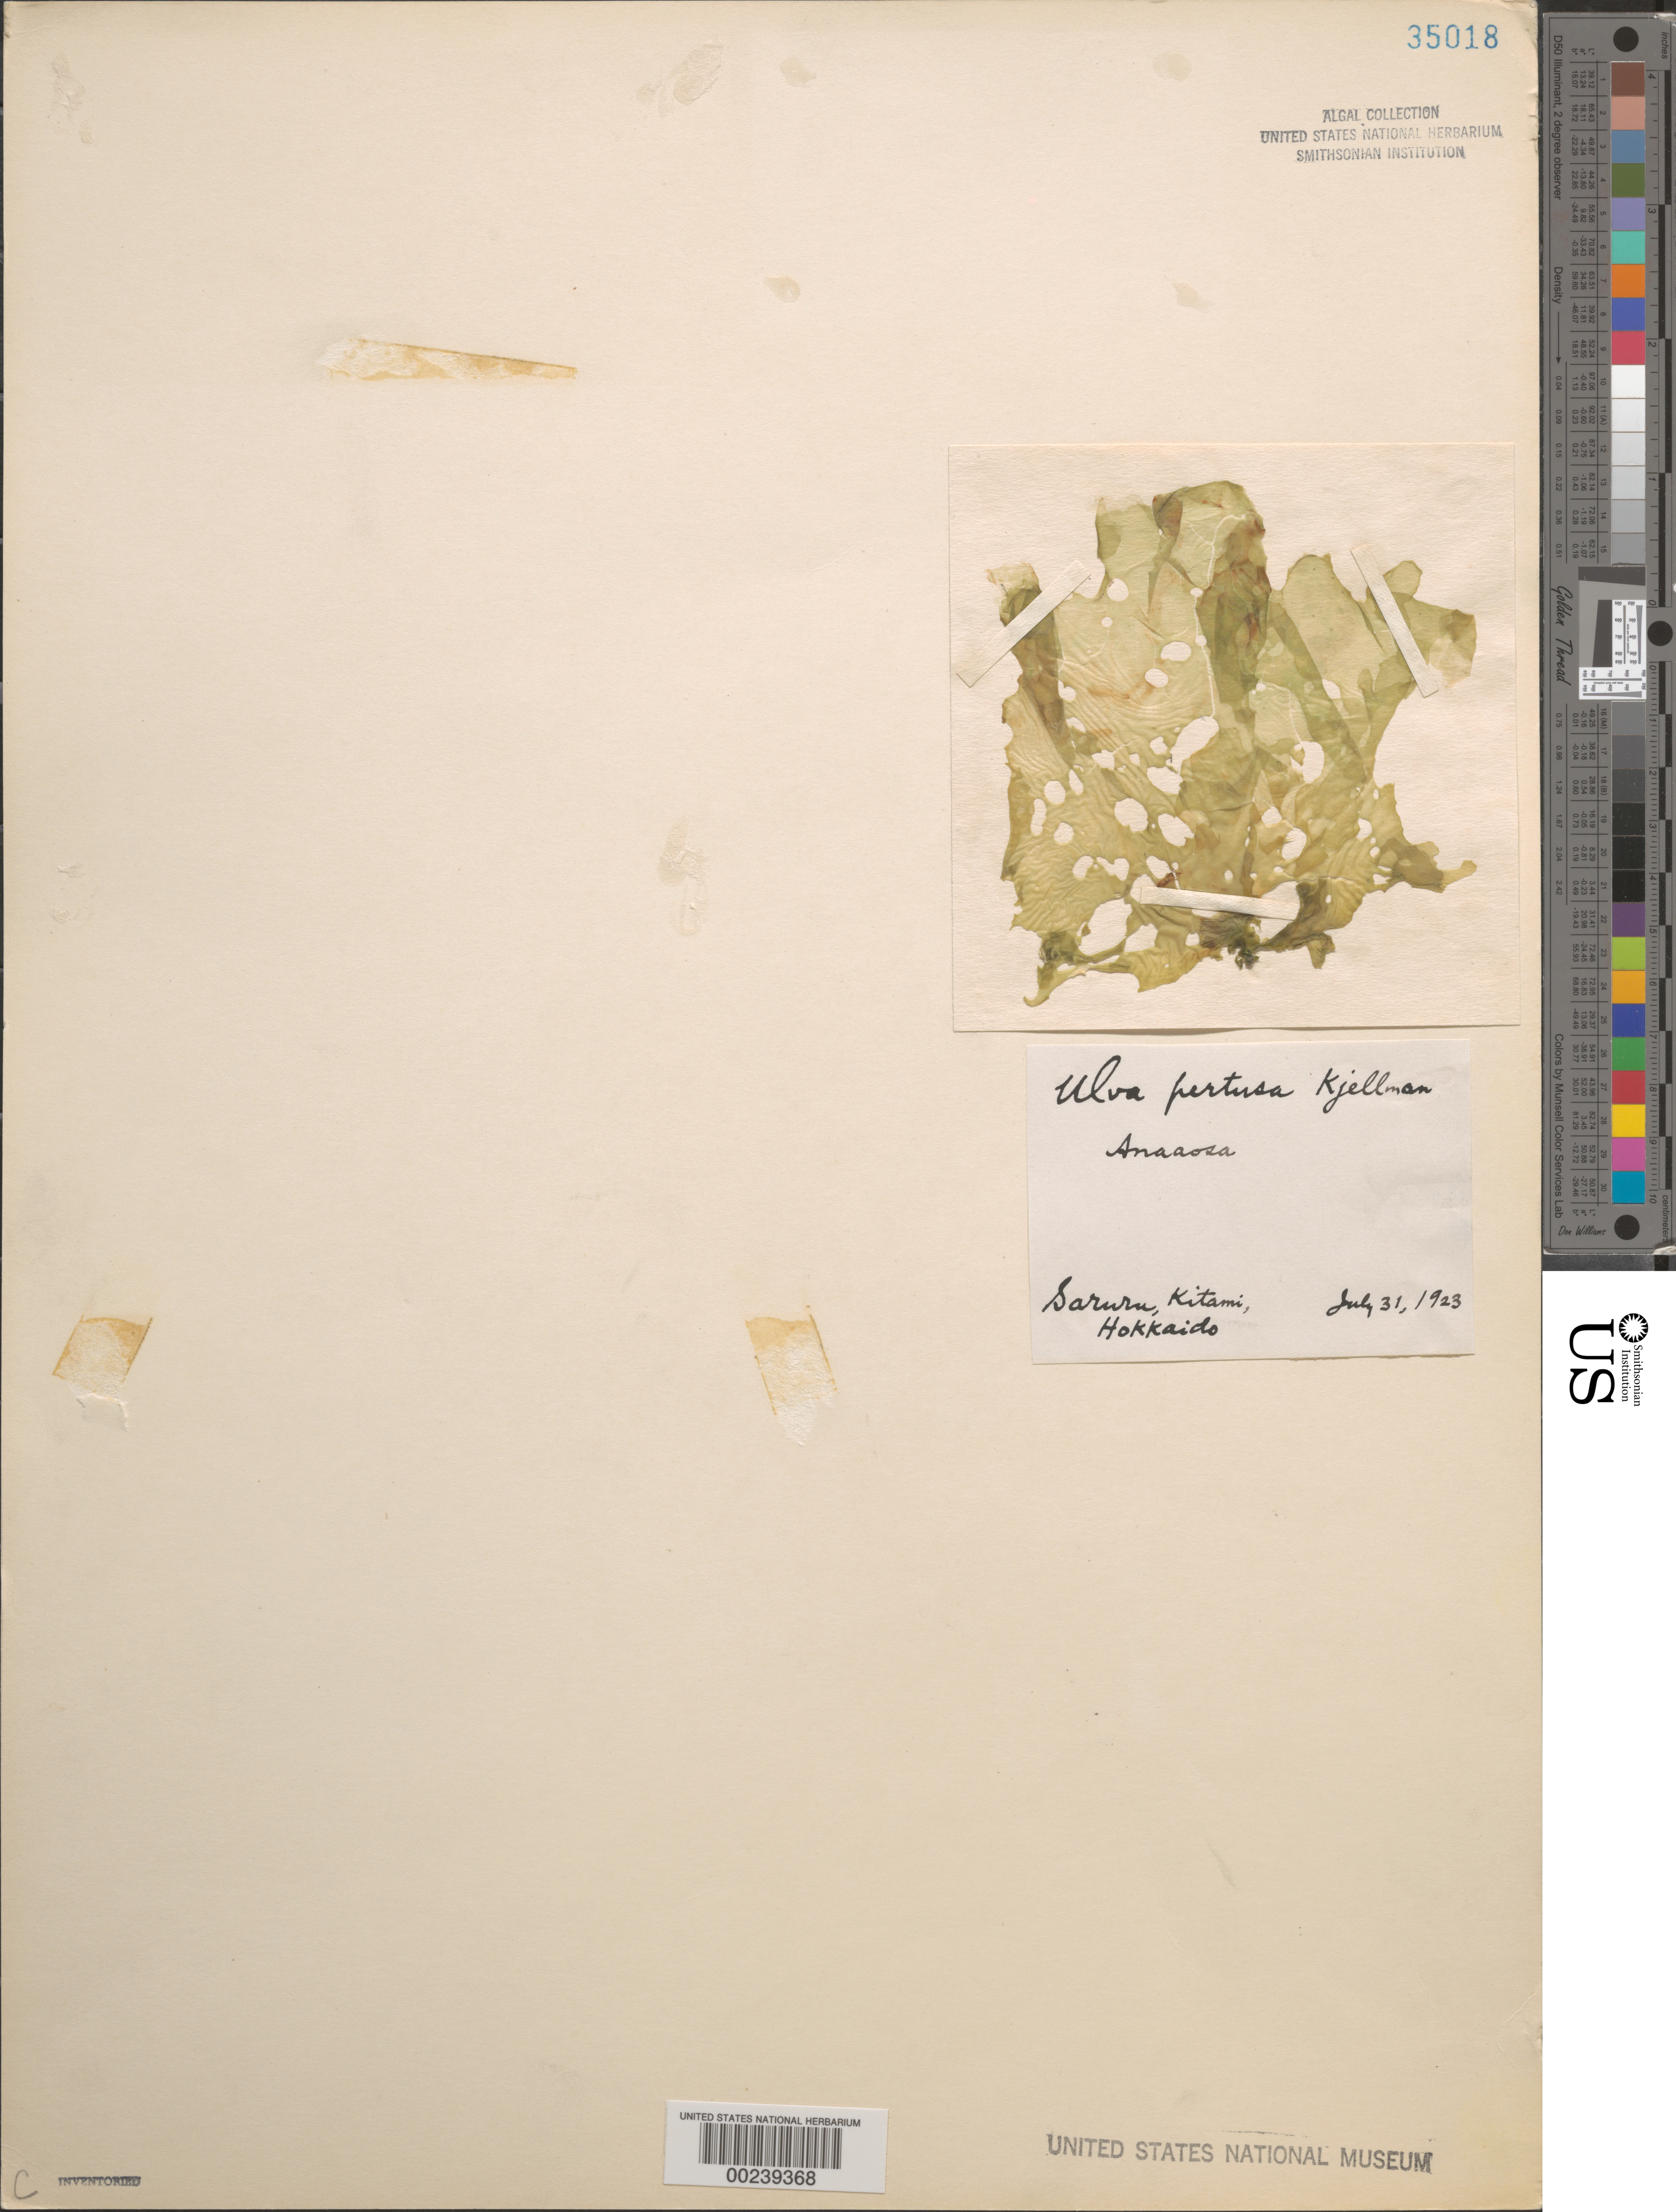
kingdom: Plantae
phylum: Chlorophyta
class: Ulvophyceae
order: Ulvales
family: Ulvaceae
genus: Ulva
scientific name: Ulva australis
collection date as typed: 31 Jul 1923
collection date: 1923-07-31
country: Japan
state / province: Hokkaido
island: Hokkaido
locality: Saruru, Kitami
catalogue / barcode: US 35018